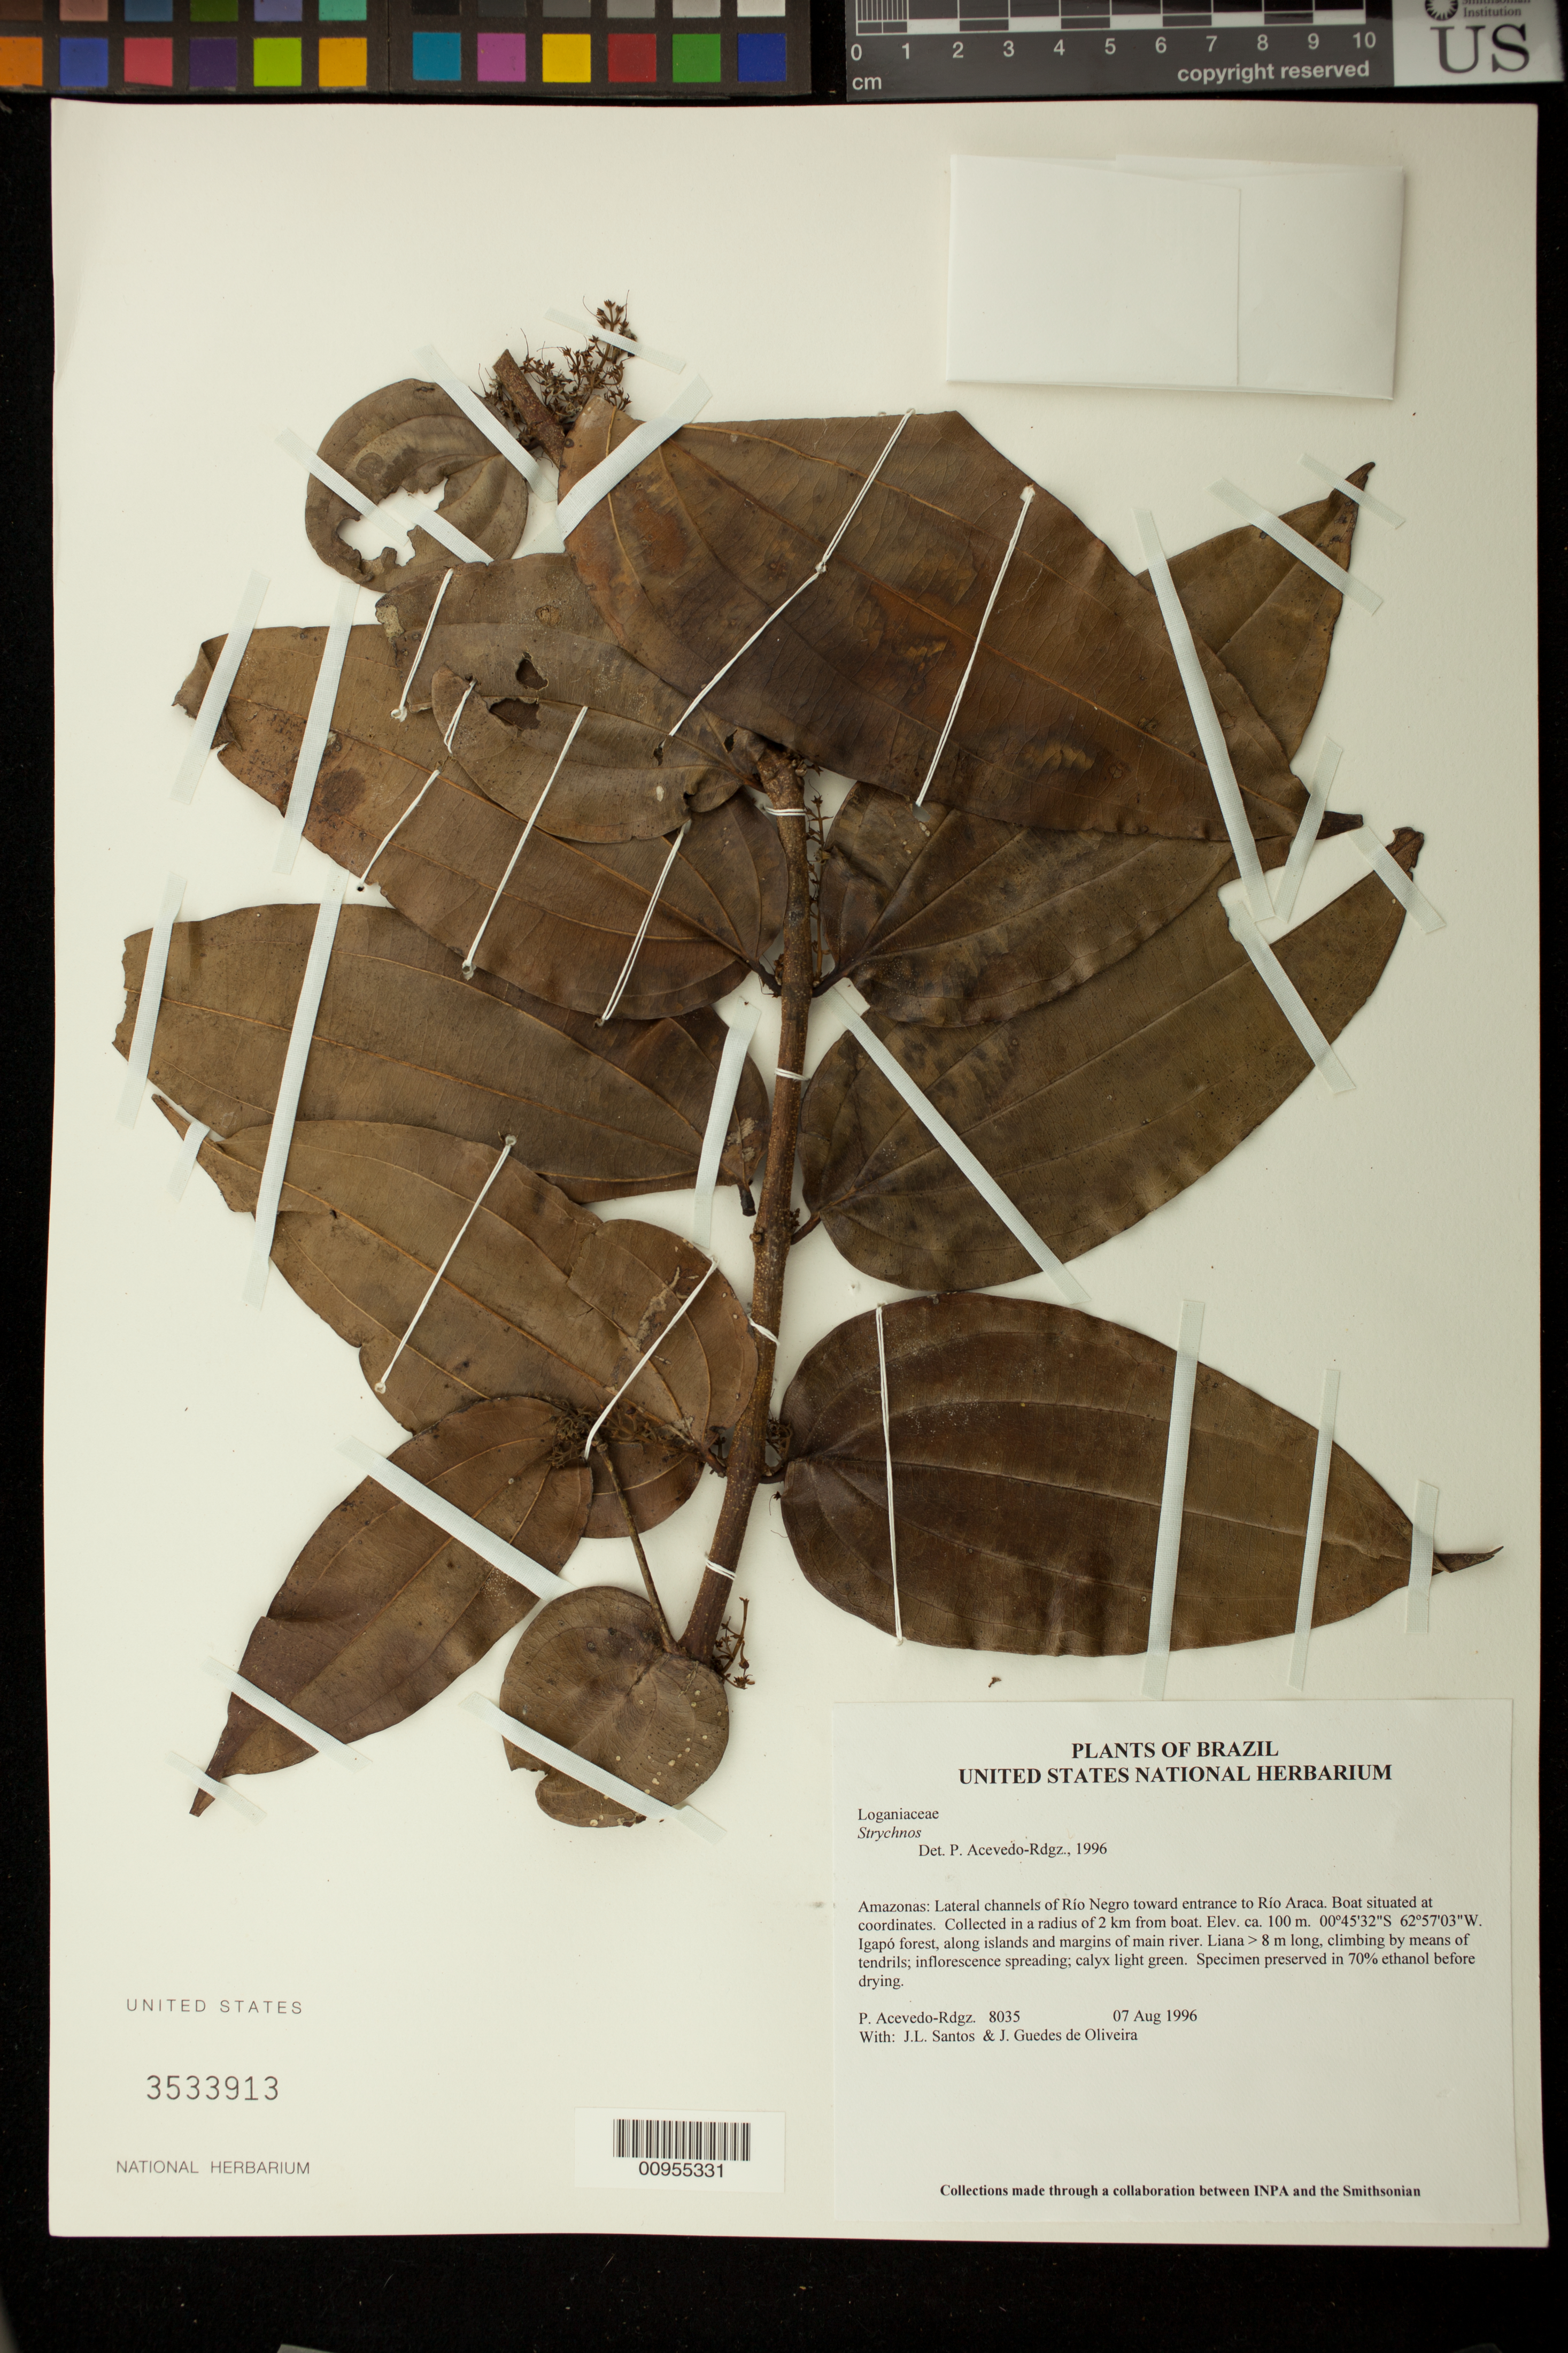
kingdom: Plantae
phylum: Tracheophyta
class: Magnoliopsida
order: Gentianales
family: Loganiaceae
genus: Strychnos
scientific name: Strychnos panurensis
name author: Sprague & Sandwith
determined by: Setubal, R. B.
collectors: P. Acevedo-Rodr., J. L. Santos & J. Guedes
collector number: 8035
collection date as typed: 07 Aug 1996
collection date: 1996-08-07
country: Brazil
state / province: Amazonas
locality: Amazonas: Lateral channels of Río Negro toward entrance to Río Araca. Boat situated at coordinates. Collected in a radius of 2 km from boat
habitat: Igapó forest, along islands and margins of main river.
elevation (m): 100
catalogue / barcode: US 3533913